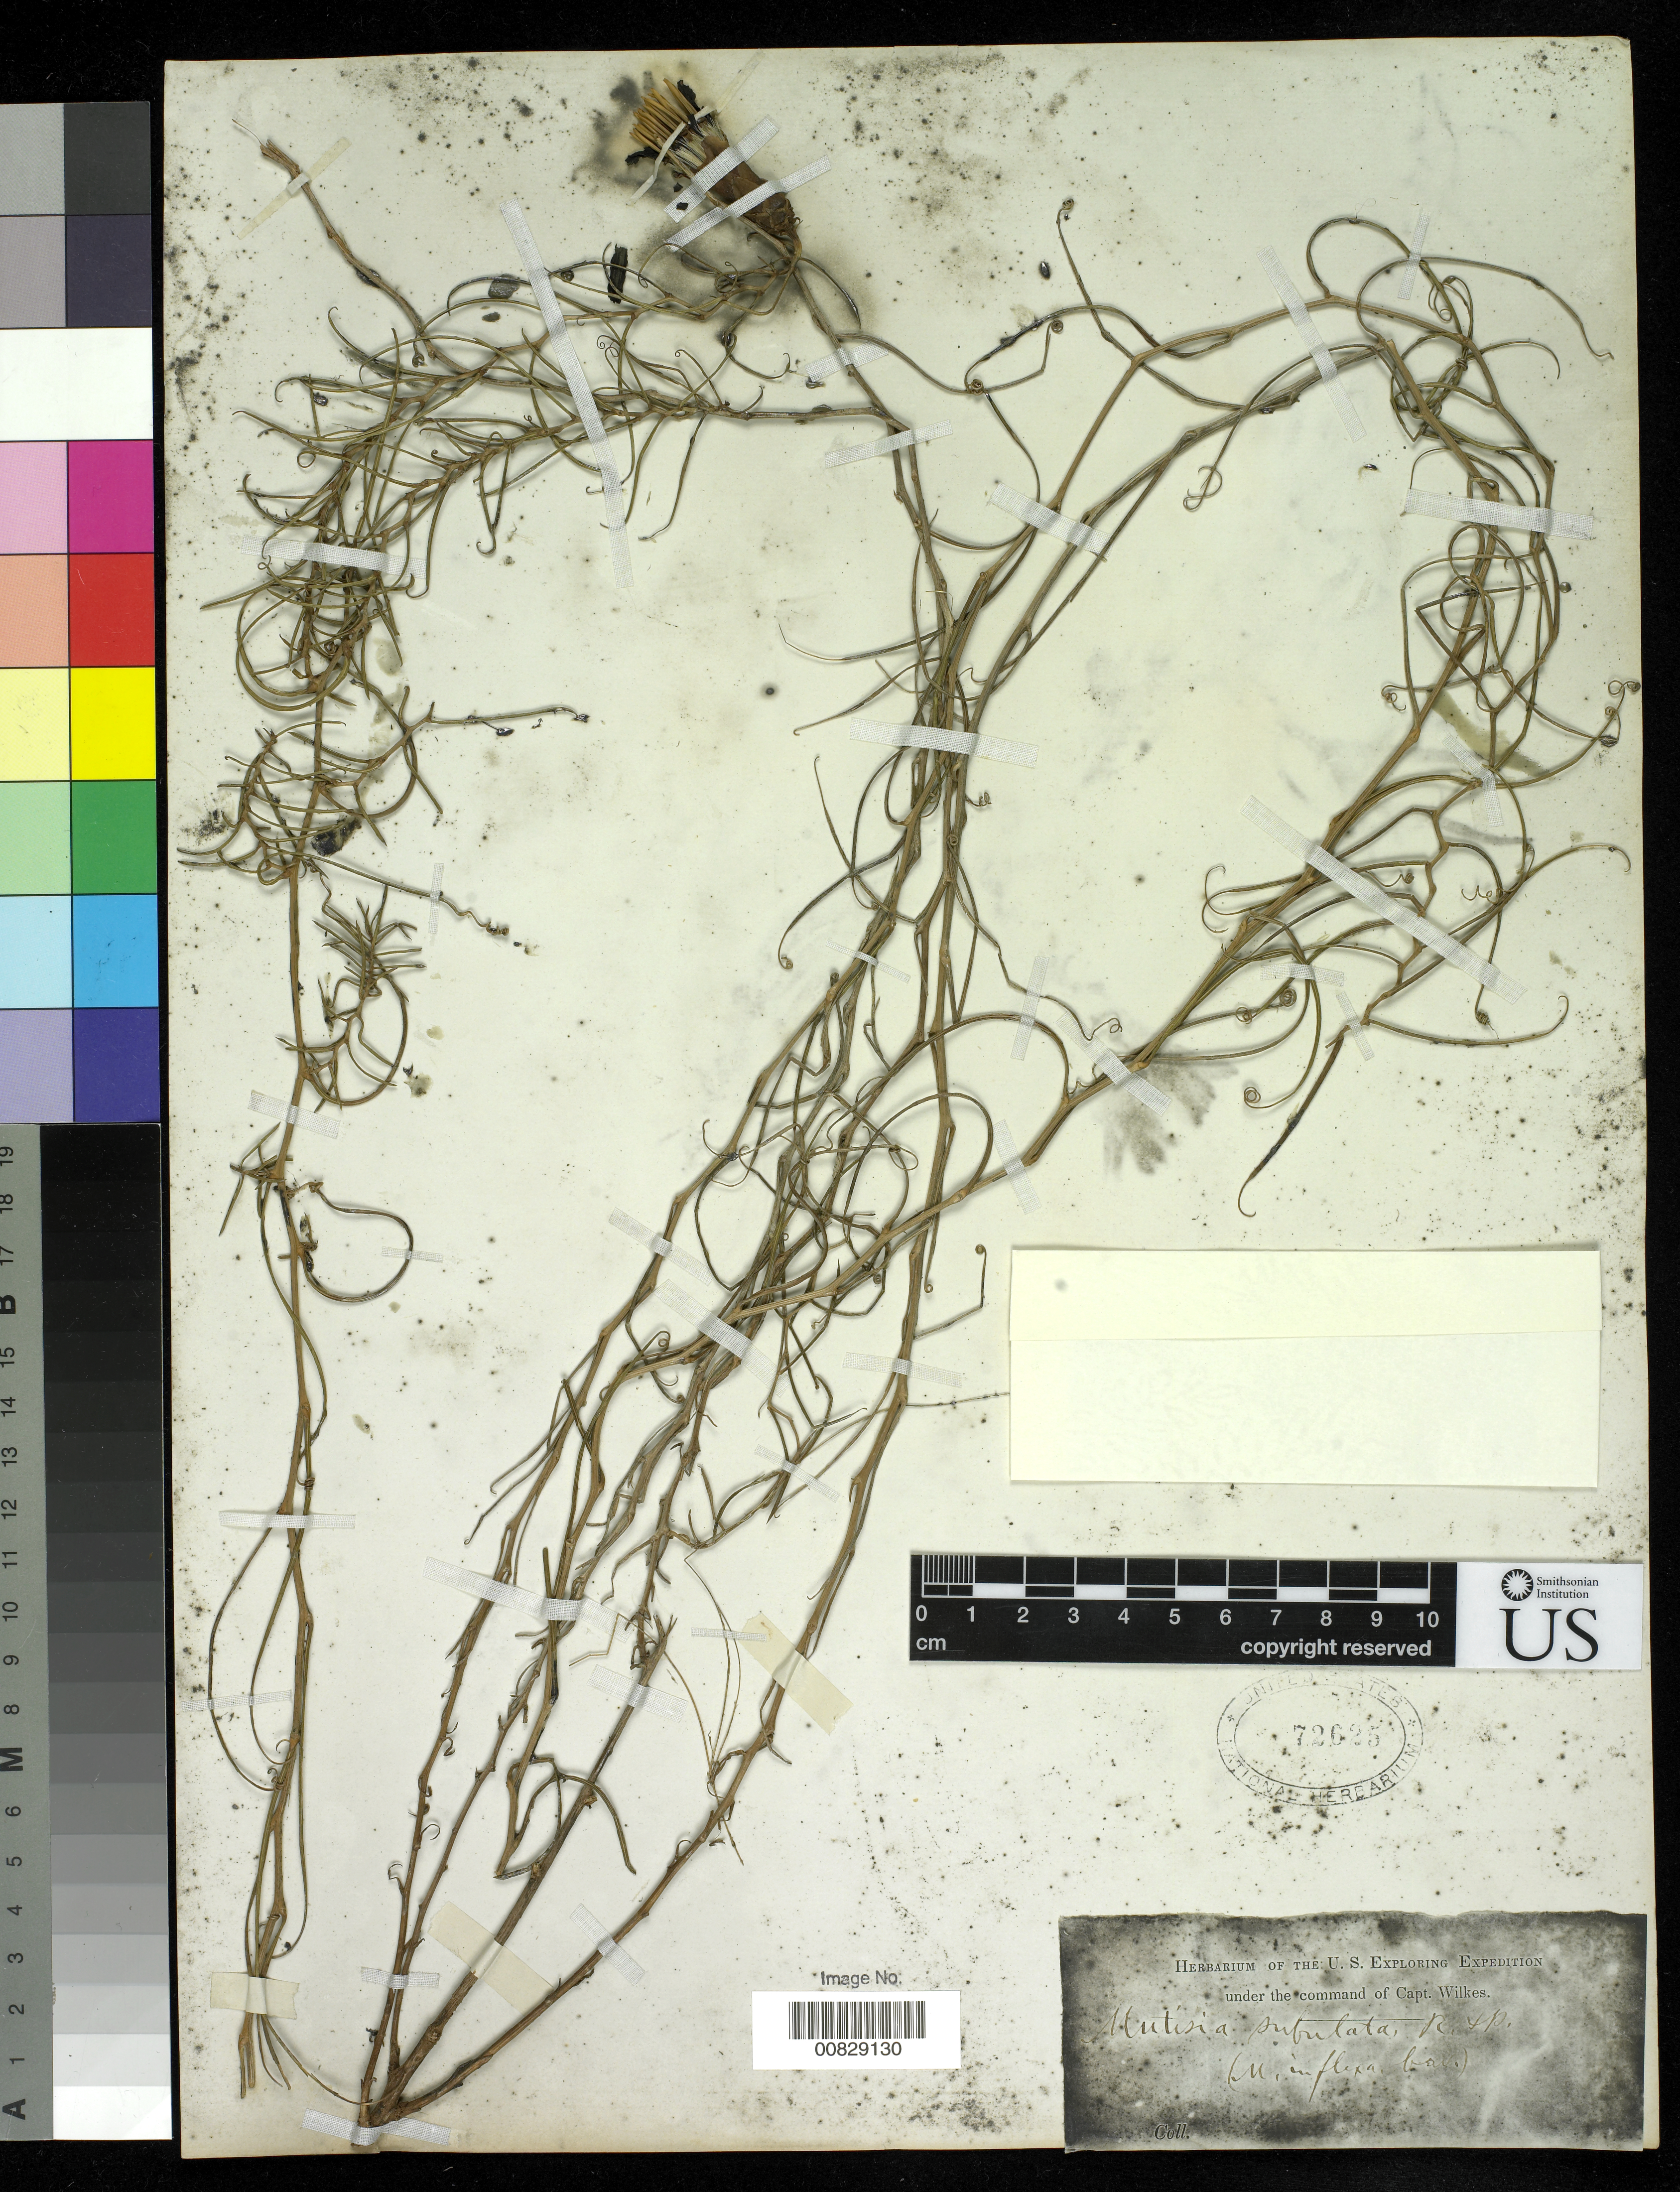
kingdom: Plantae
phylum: Tracheophyta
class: Magnoliopsida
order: Asterales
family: Asteraceae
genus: Mutisia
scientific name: Mutisia subulata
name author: Ruiz & Pav.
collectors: Wilkes Explor. Exped.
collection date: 1838/1842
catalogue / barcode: US 72625